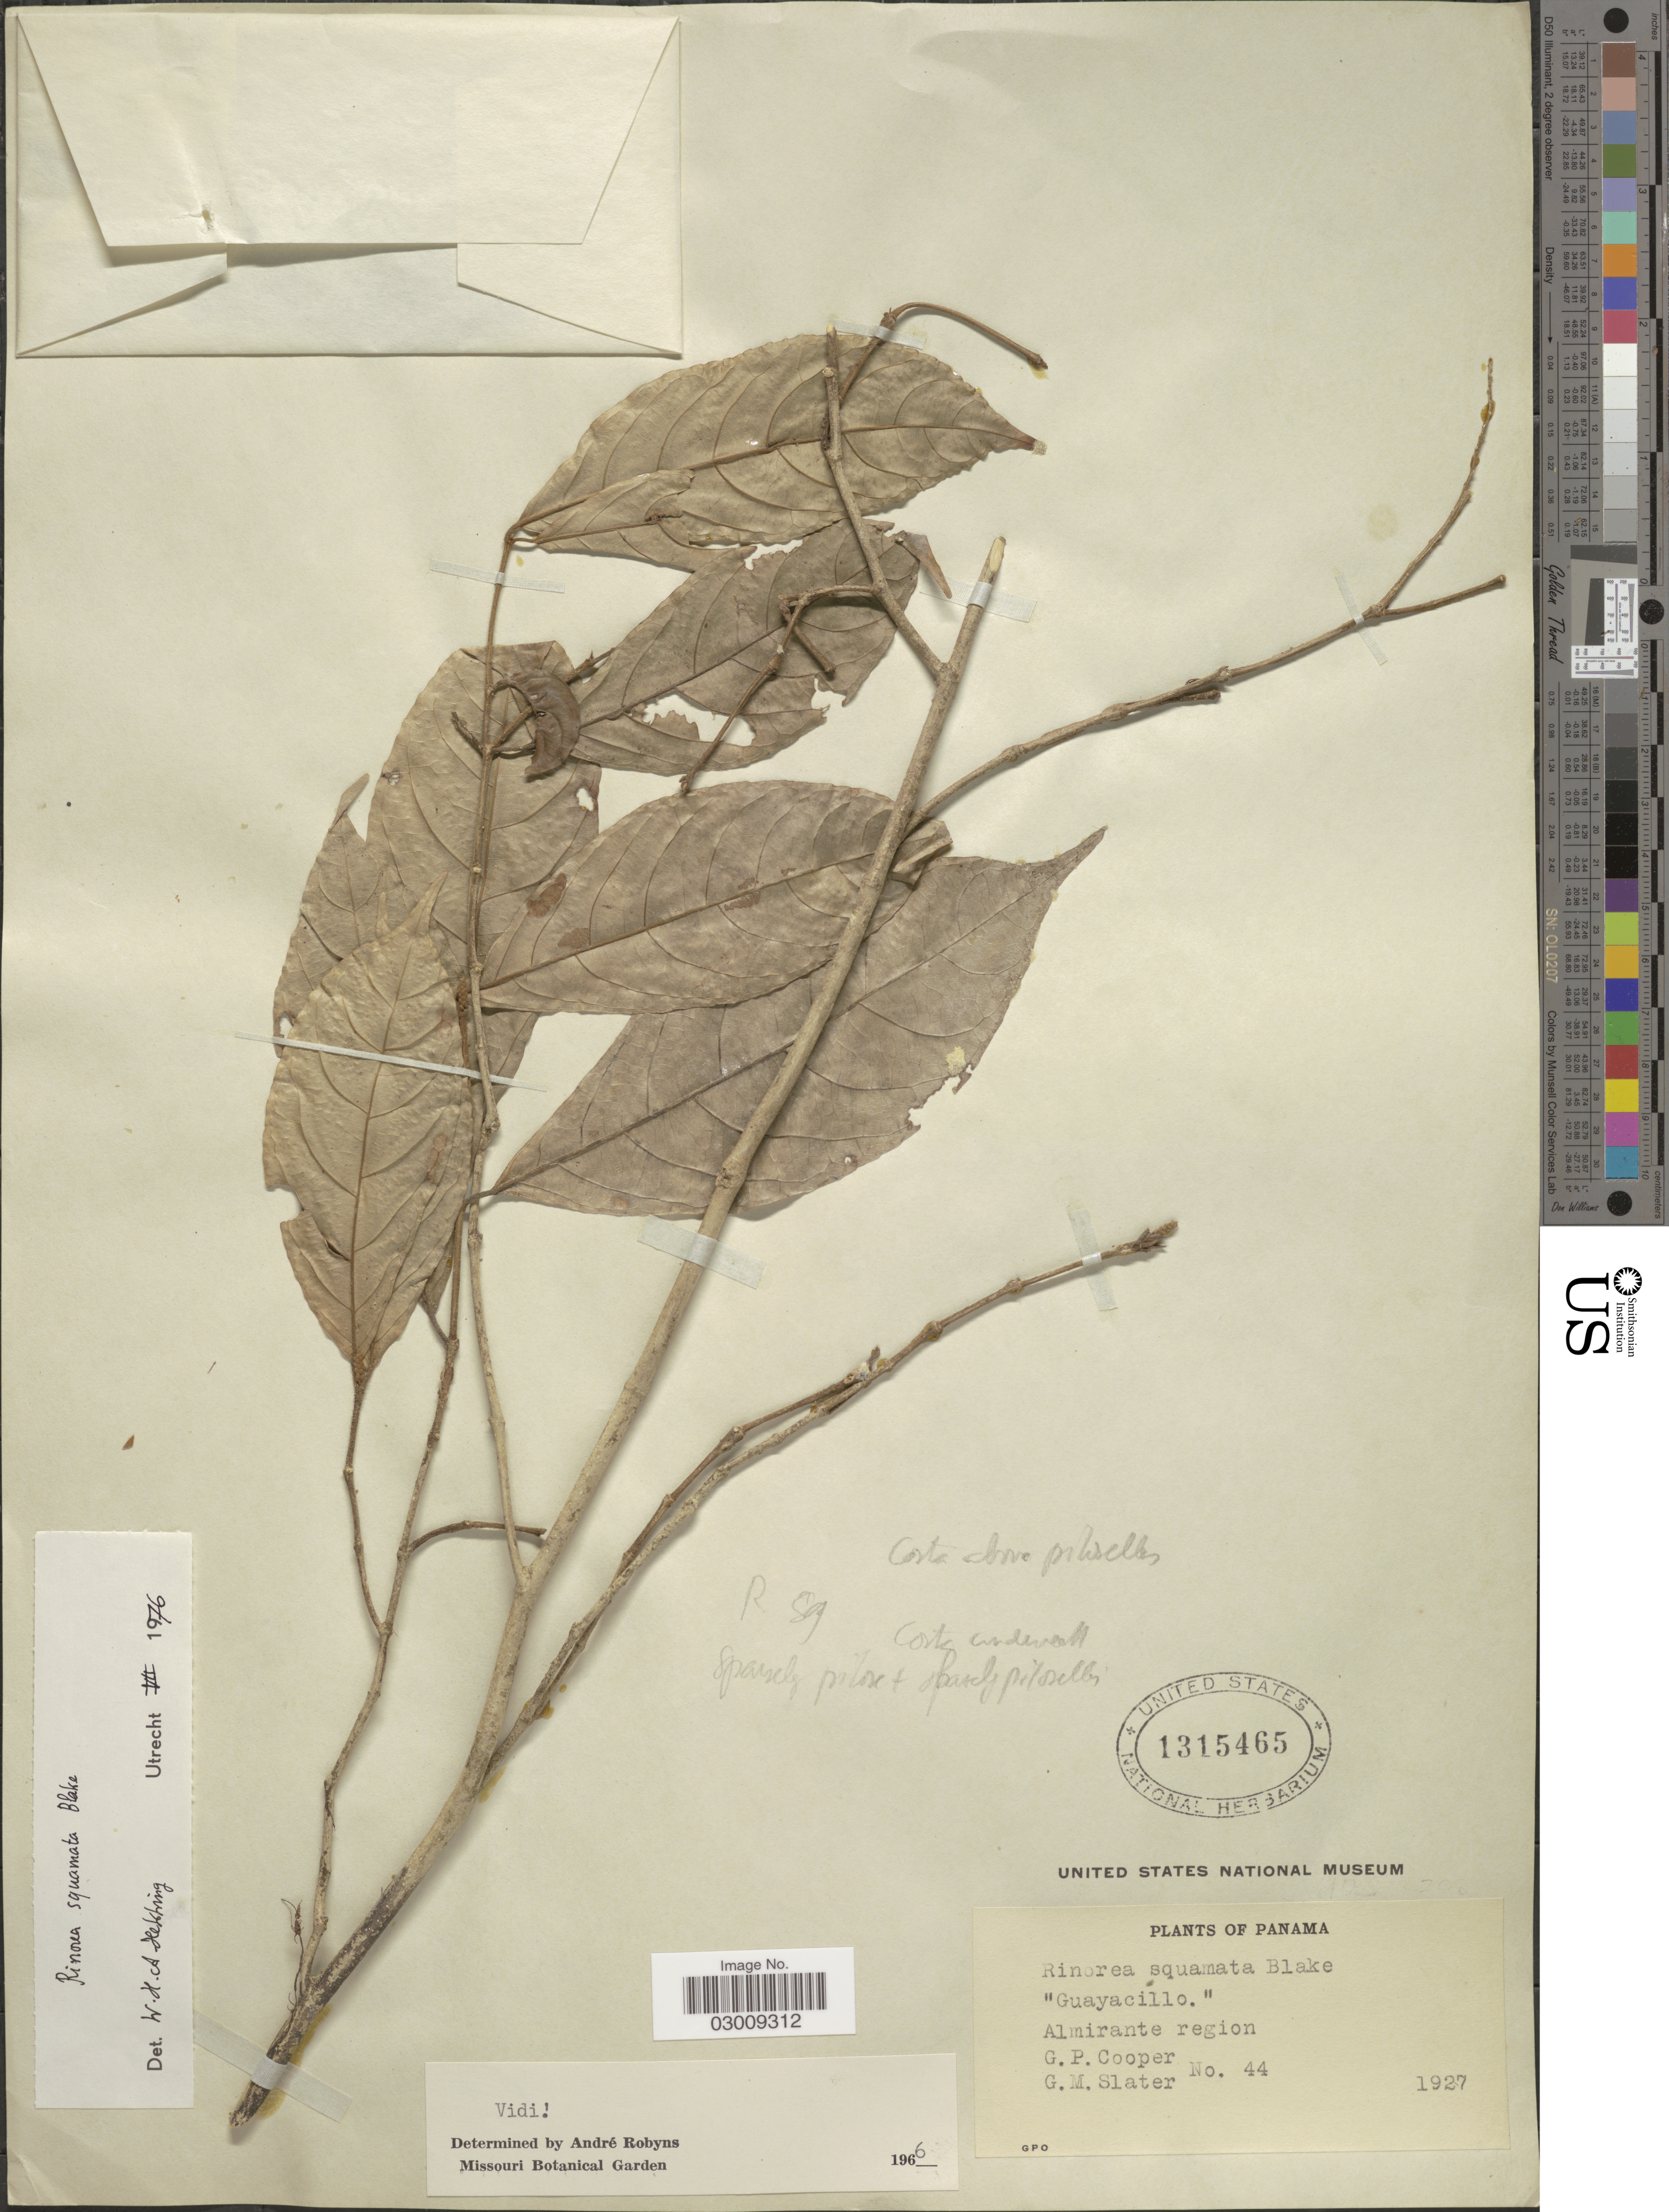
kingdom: Plantae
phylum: Tracheophyta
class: Magnoliopsida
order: Malpighiales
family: Violaceae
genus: Rinorea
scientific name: Rinorea squamata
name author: S.F. Blake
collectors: G. Cooper & G. Slater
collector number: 44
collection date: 1927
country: Panama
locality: Almirante region.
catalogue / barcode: US 1315465